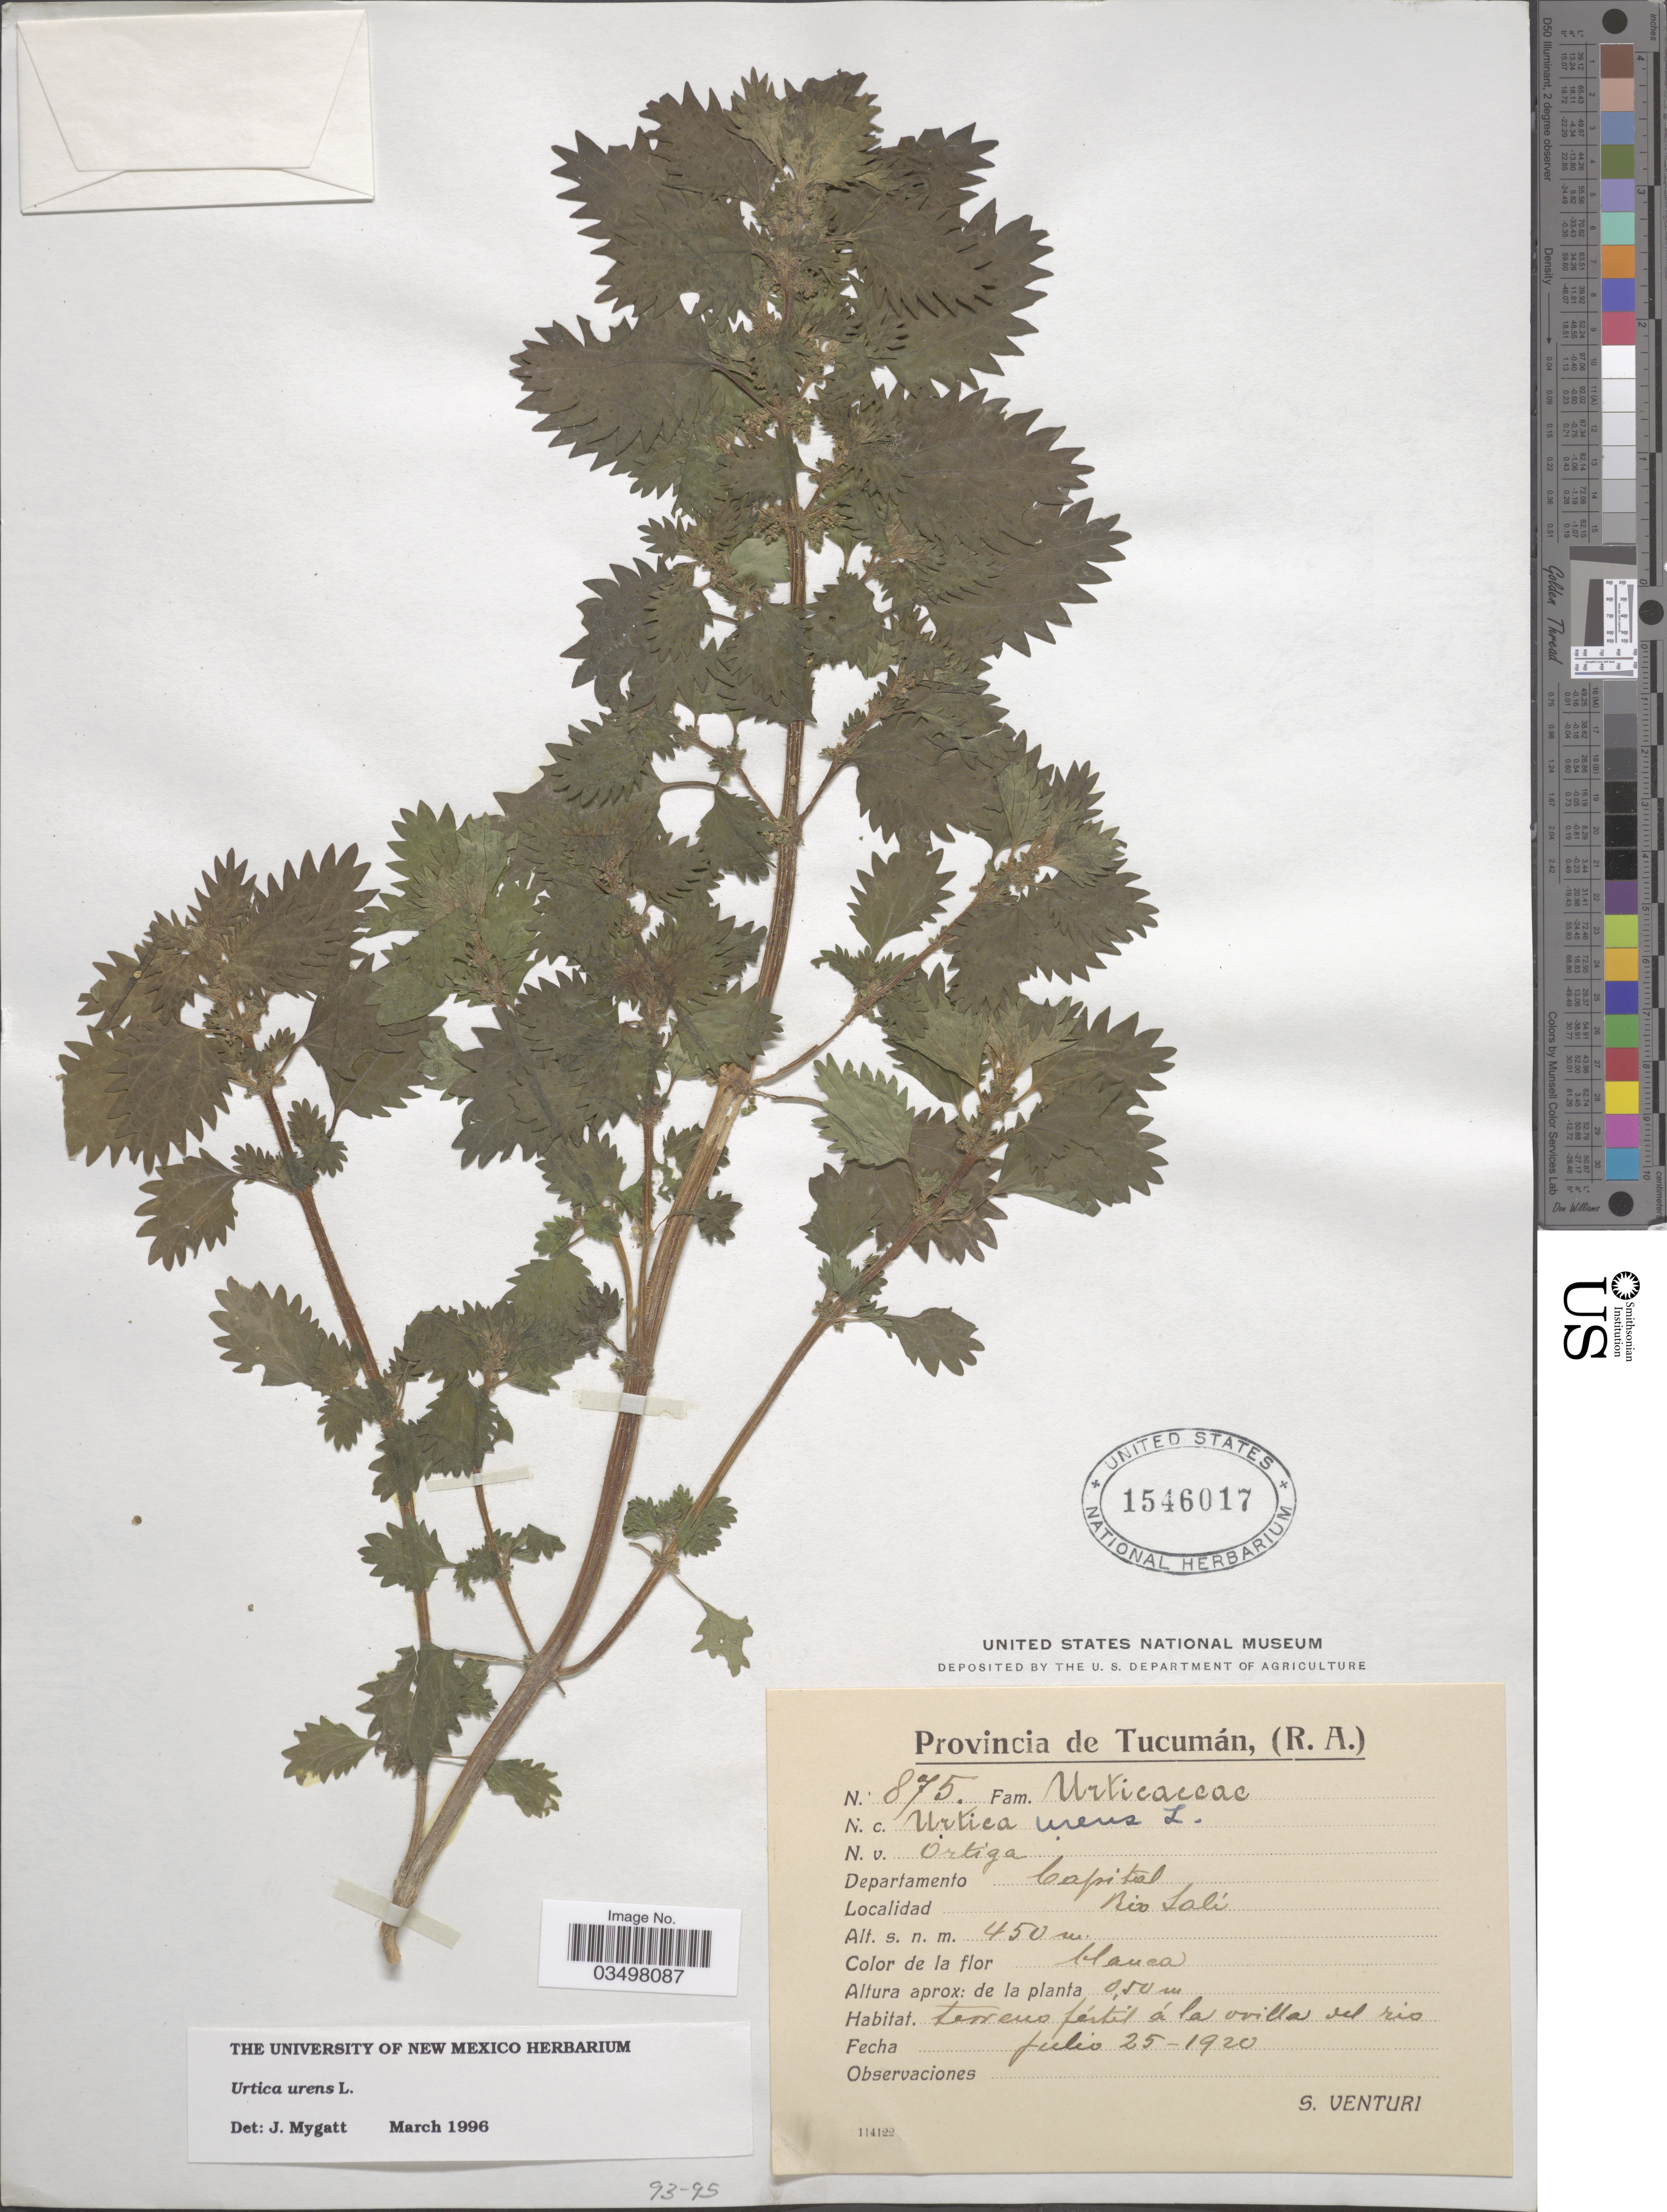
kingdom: Plantae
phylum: Tracheophyta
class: Magnoliopsida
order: Rosales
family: Urticaceae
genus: Urtica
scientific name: Urtica urens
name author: L.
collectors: S. Venturi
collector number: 875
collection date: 1920-07-25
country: Argentina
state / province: Tucuman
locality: Departamento Capital, Rio Sali.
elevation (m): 450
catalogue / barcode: US 1546017